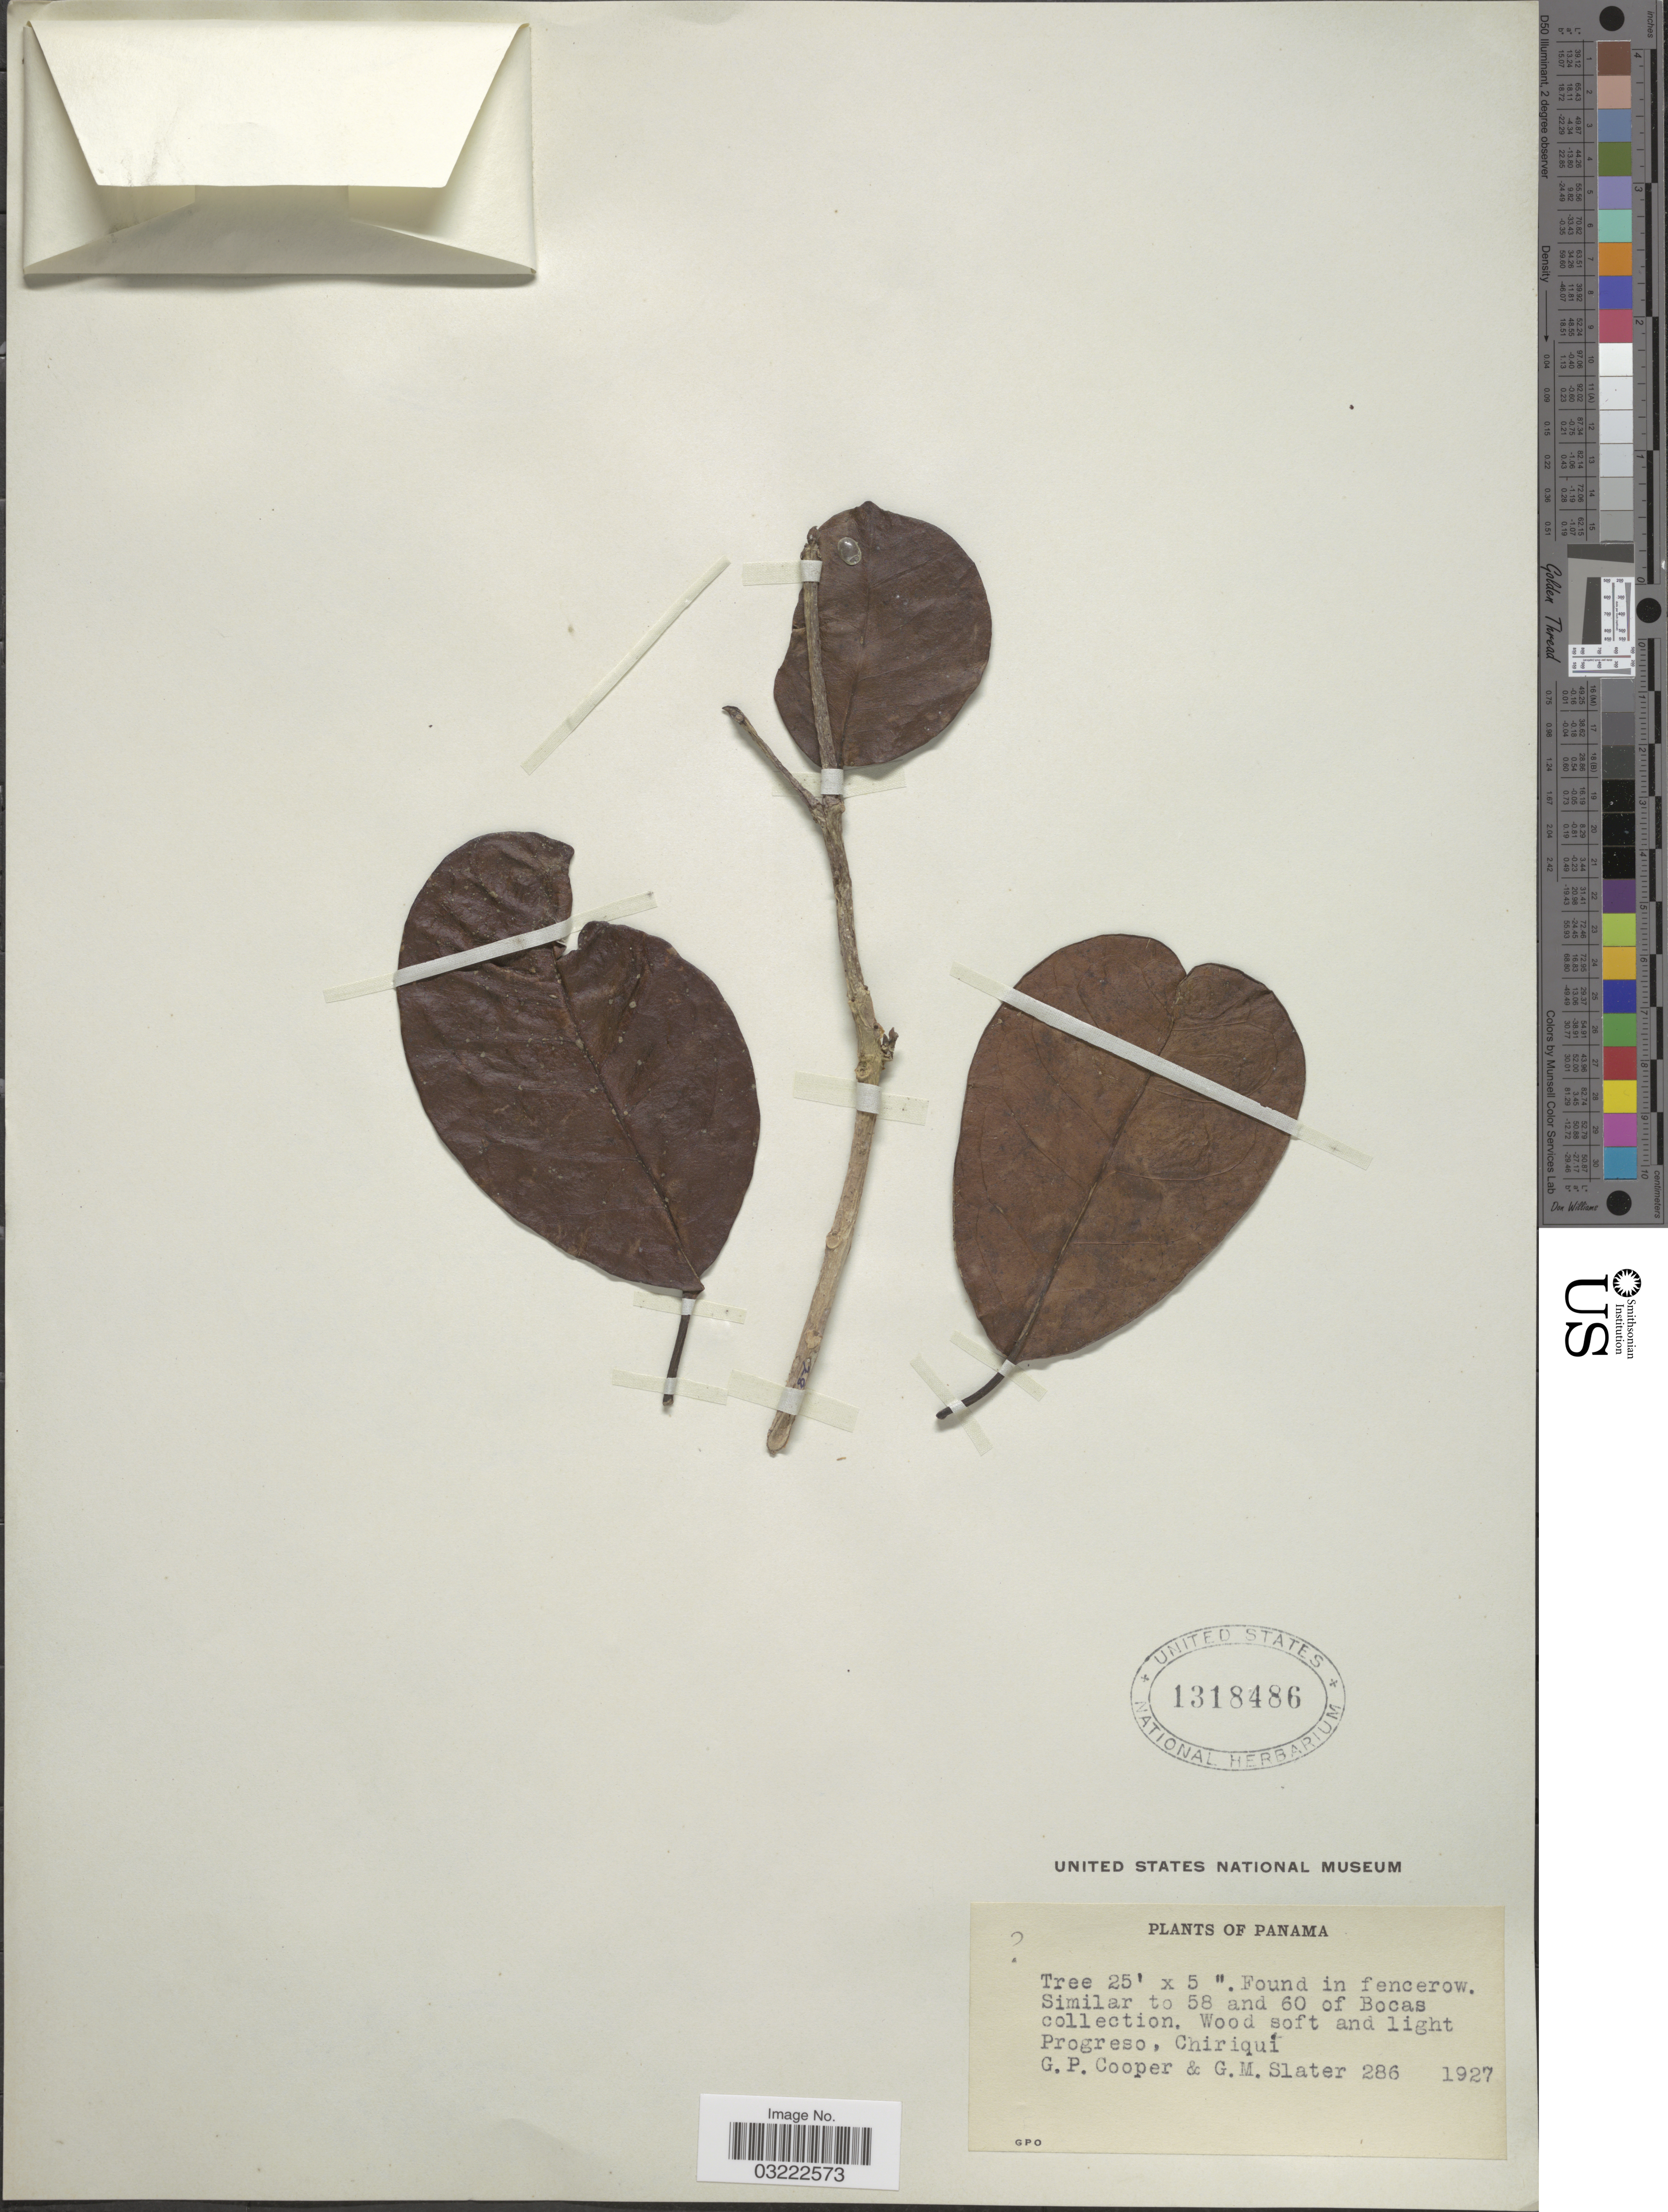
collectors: G. Cooper & G. Slater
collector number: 286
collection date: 1927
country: Panama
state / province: Chiriqui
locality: Progreso.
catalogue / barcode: US 1318486